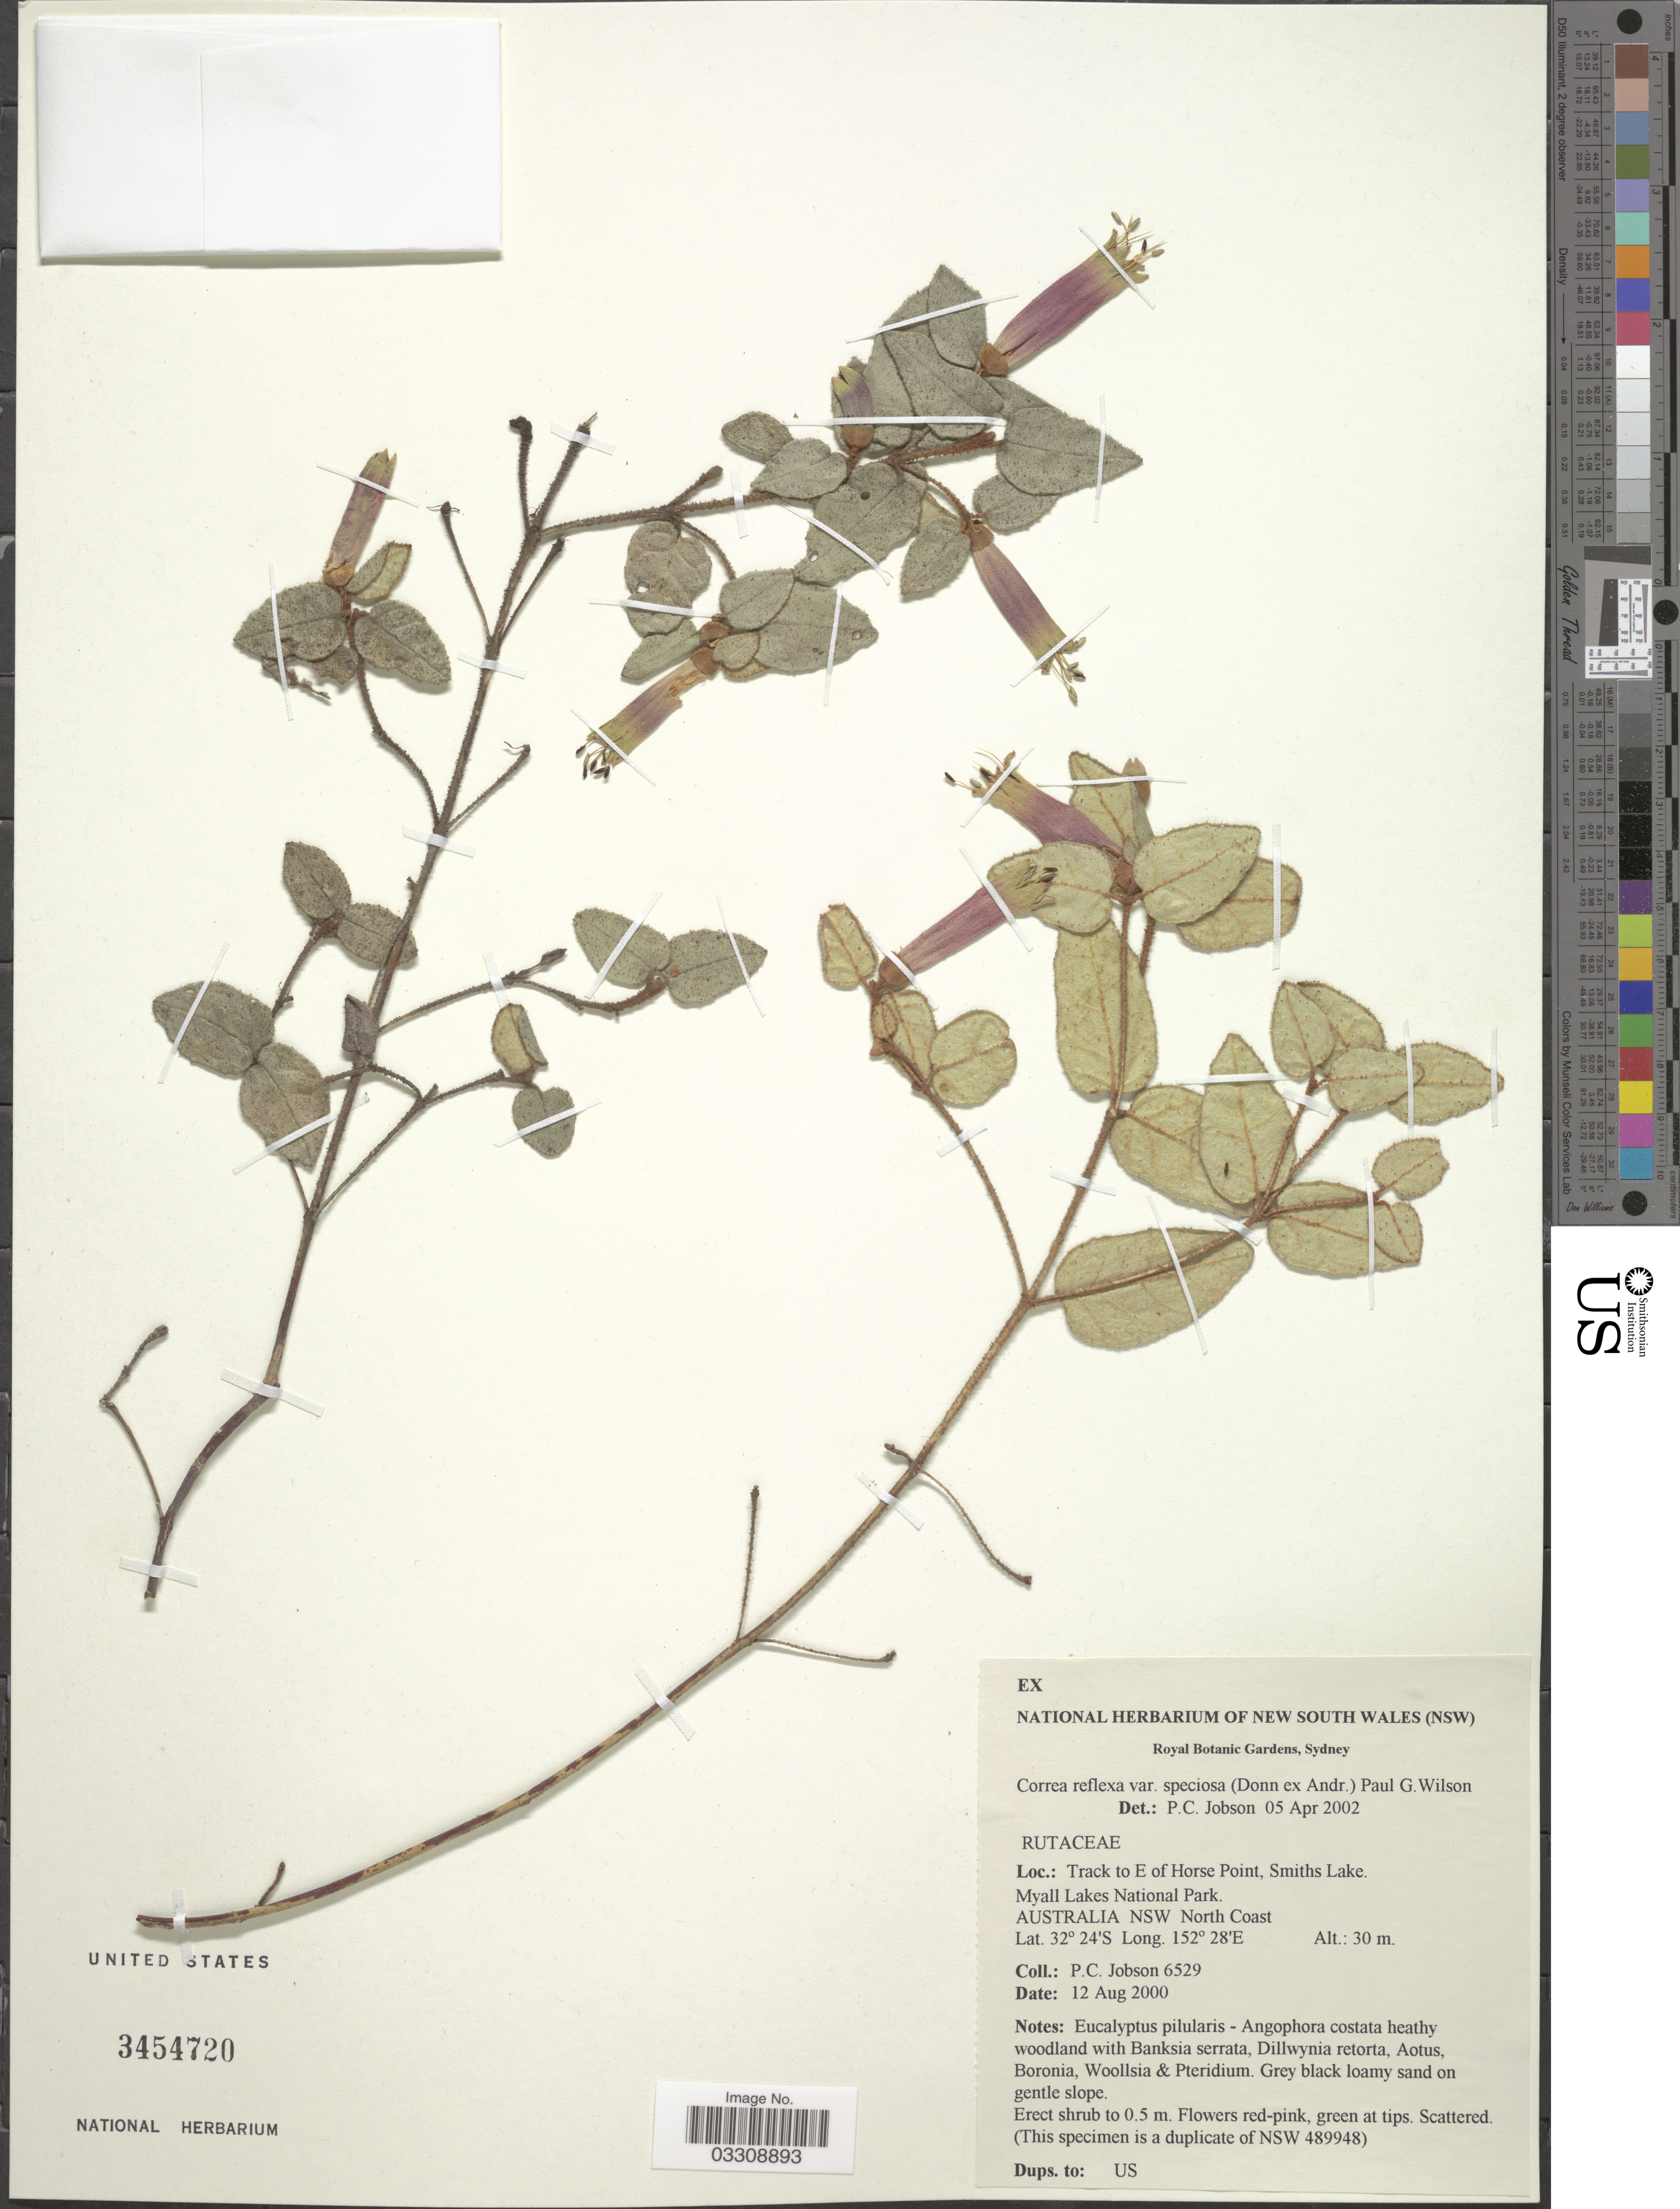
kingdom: Plantae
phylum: Tracheophyta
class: Magnoliopsida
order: Sapindales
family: Rutaceae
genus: Correa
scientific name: Correa reflexa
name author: (Labill.) Vent.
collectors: P. Jobson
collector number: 6529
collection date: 2000-08-12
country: Australia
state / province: New South Wales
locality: Track to E of Horse Point, Smiths Lake. Myall Lakes National Park. Australia NSW North Coast.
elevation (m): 30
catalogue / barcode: US 3454720